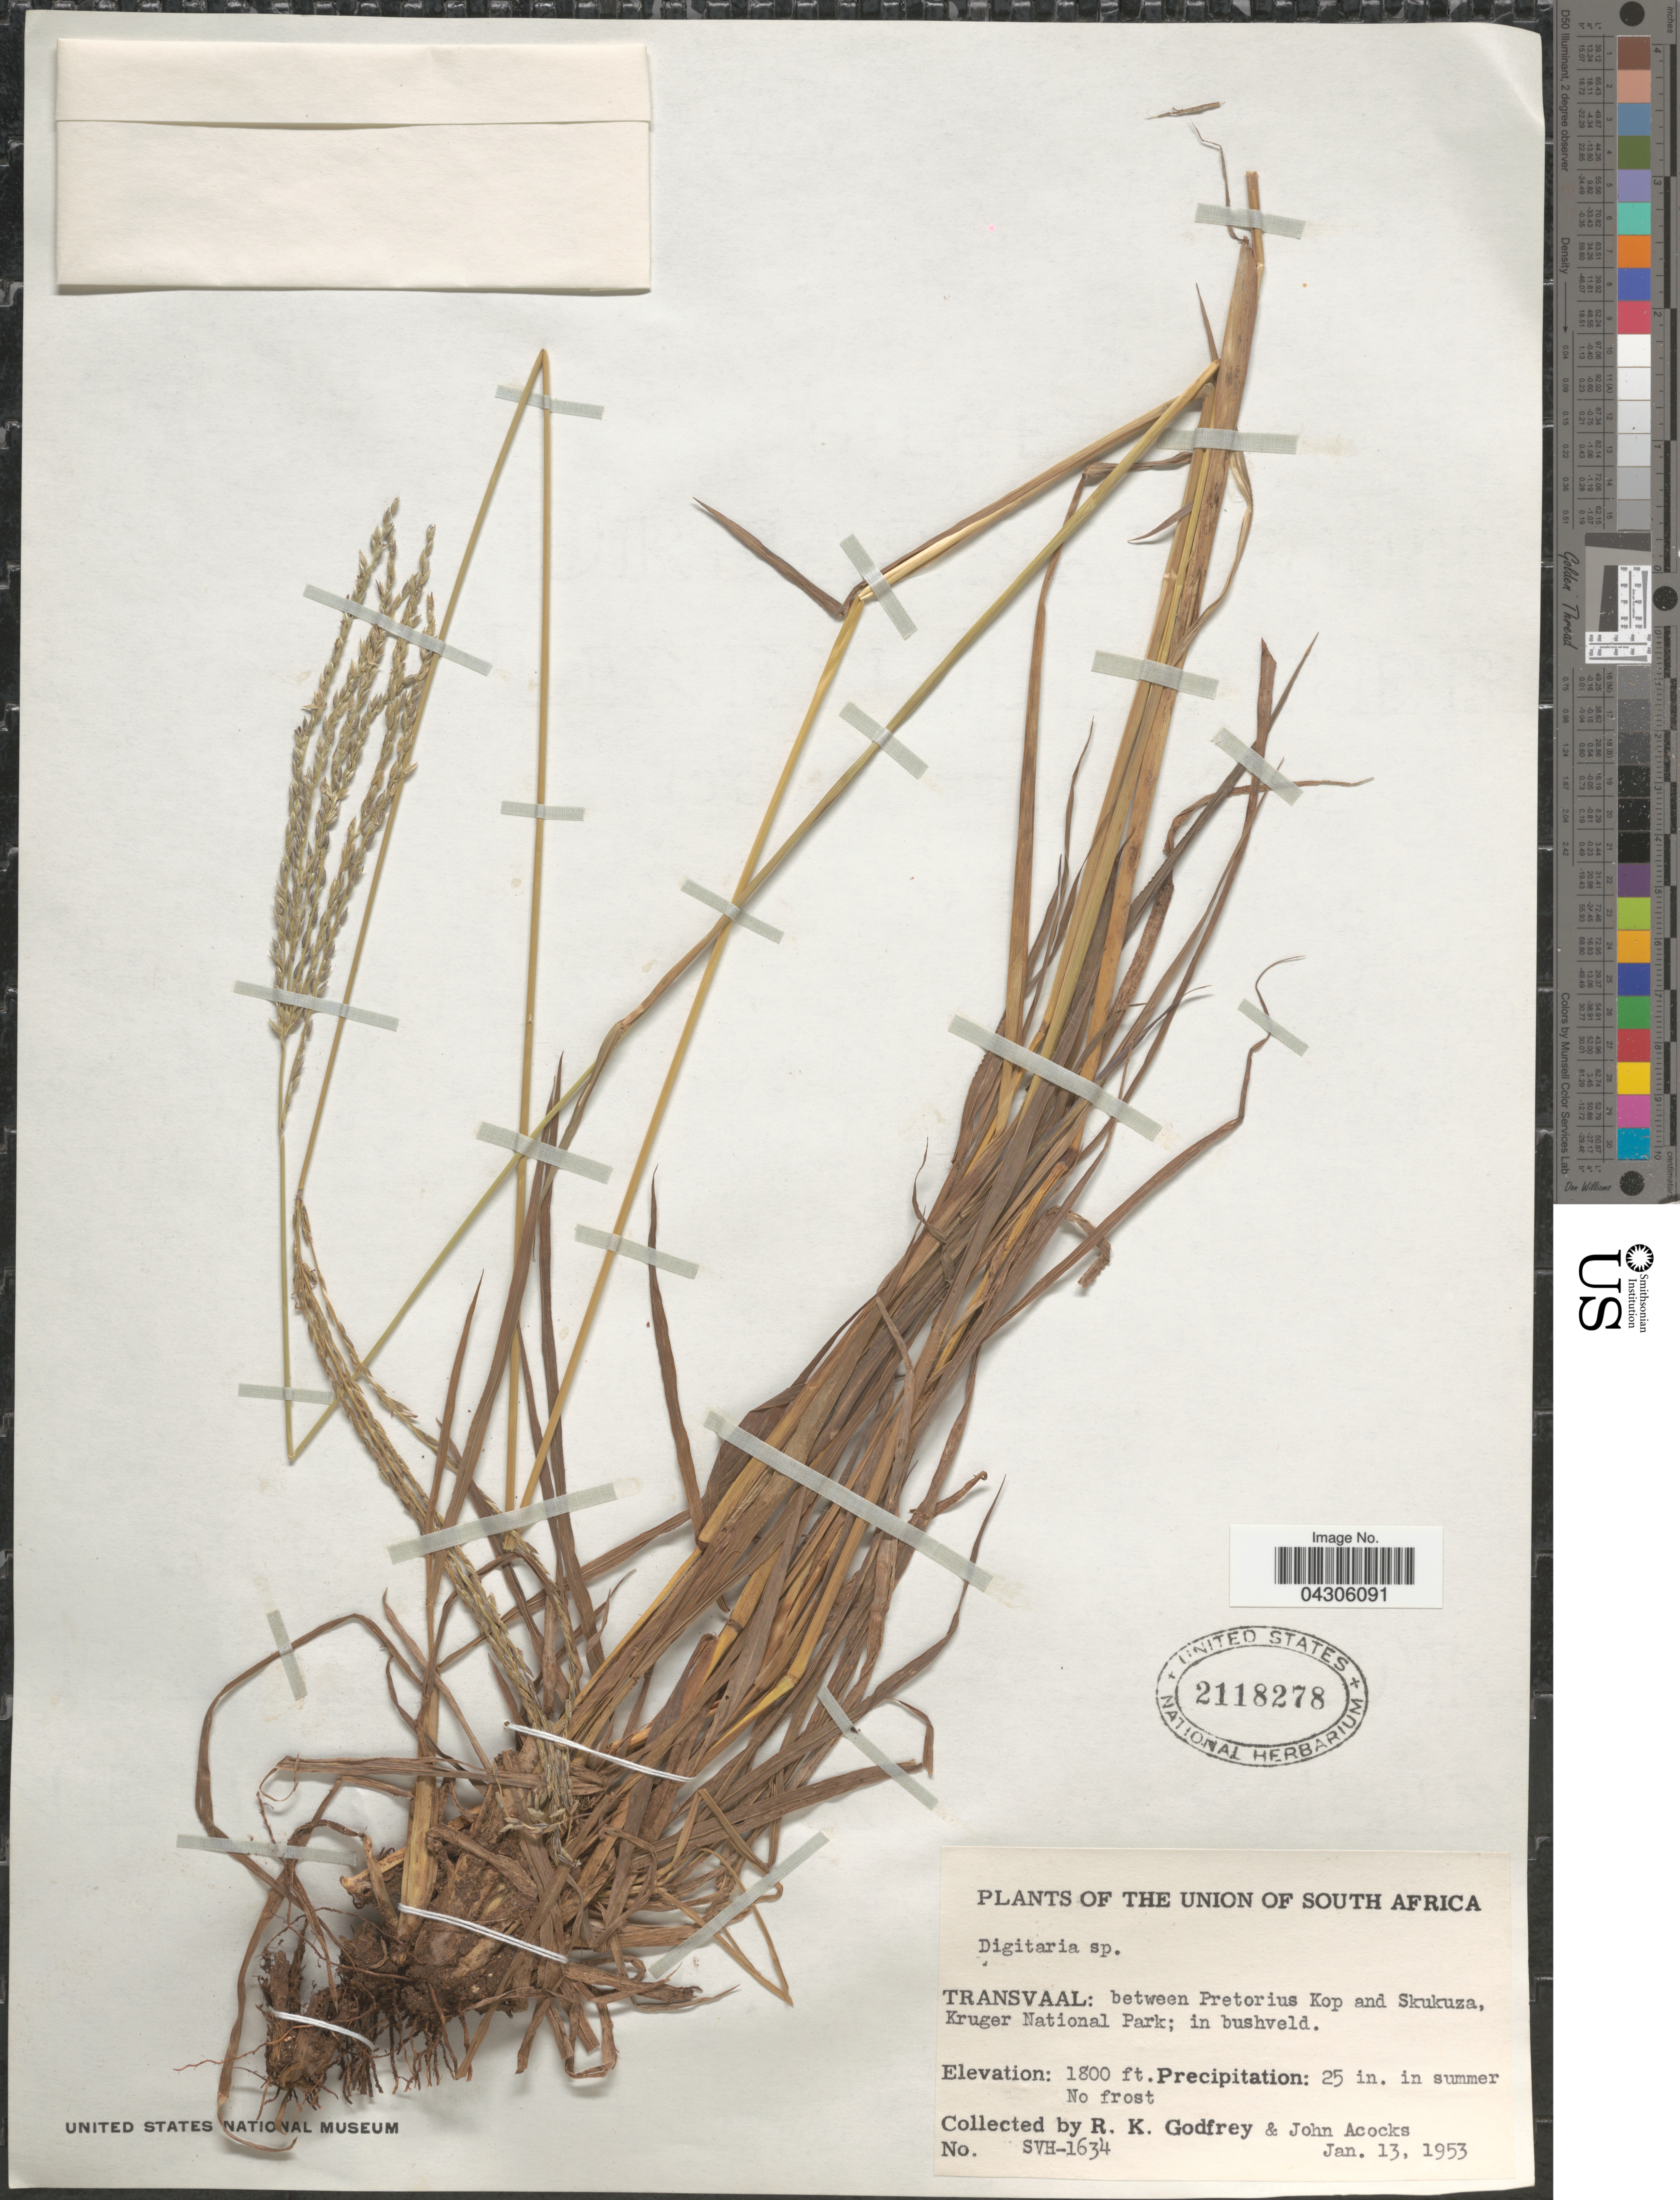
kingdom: Plantae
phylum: Tracheophyta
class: Liliopsida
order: Poales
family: Poaceae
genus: Digitaria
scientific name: Digitaria sp.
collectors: R. K. Godfrey & J. P. Acocks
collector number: SVH-1634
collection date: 1953-01-13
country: South Africa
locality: Union of South Africa. Transvaal: between Pretorius Kop and Skukuza, Kruger National Park; in bushveld.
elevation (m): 549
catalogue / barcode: US 2118278